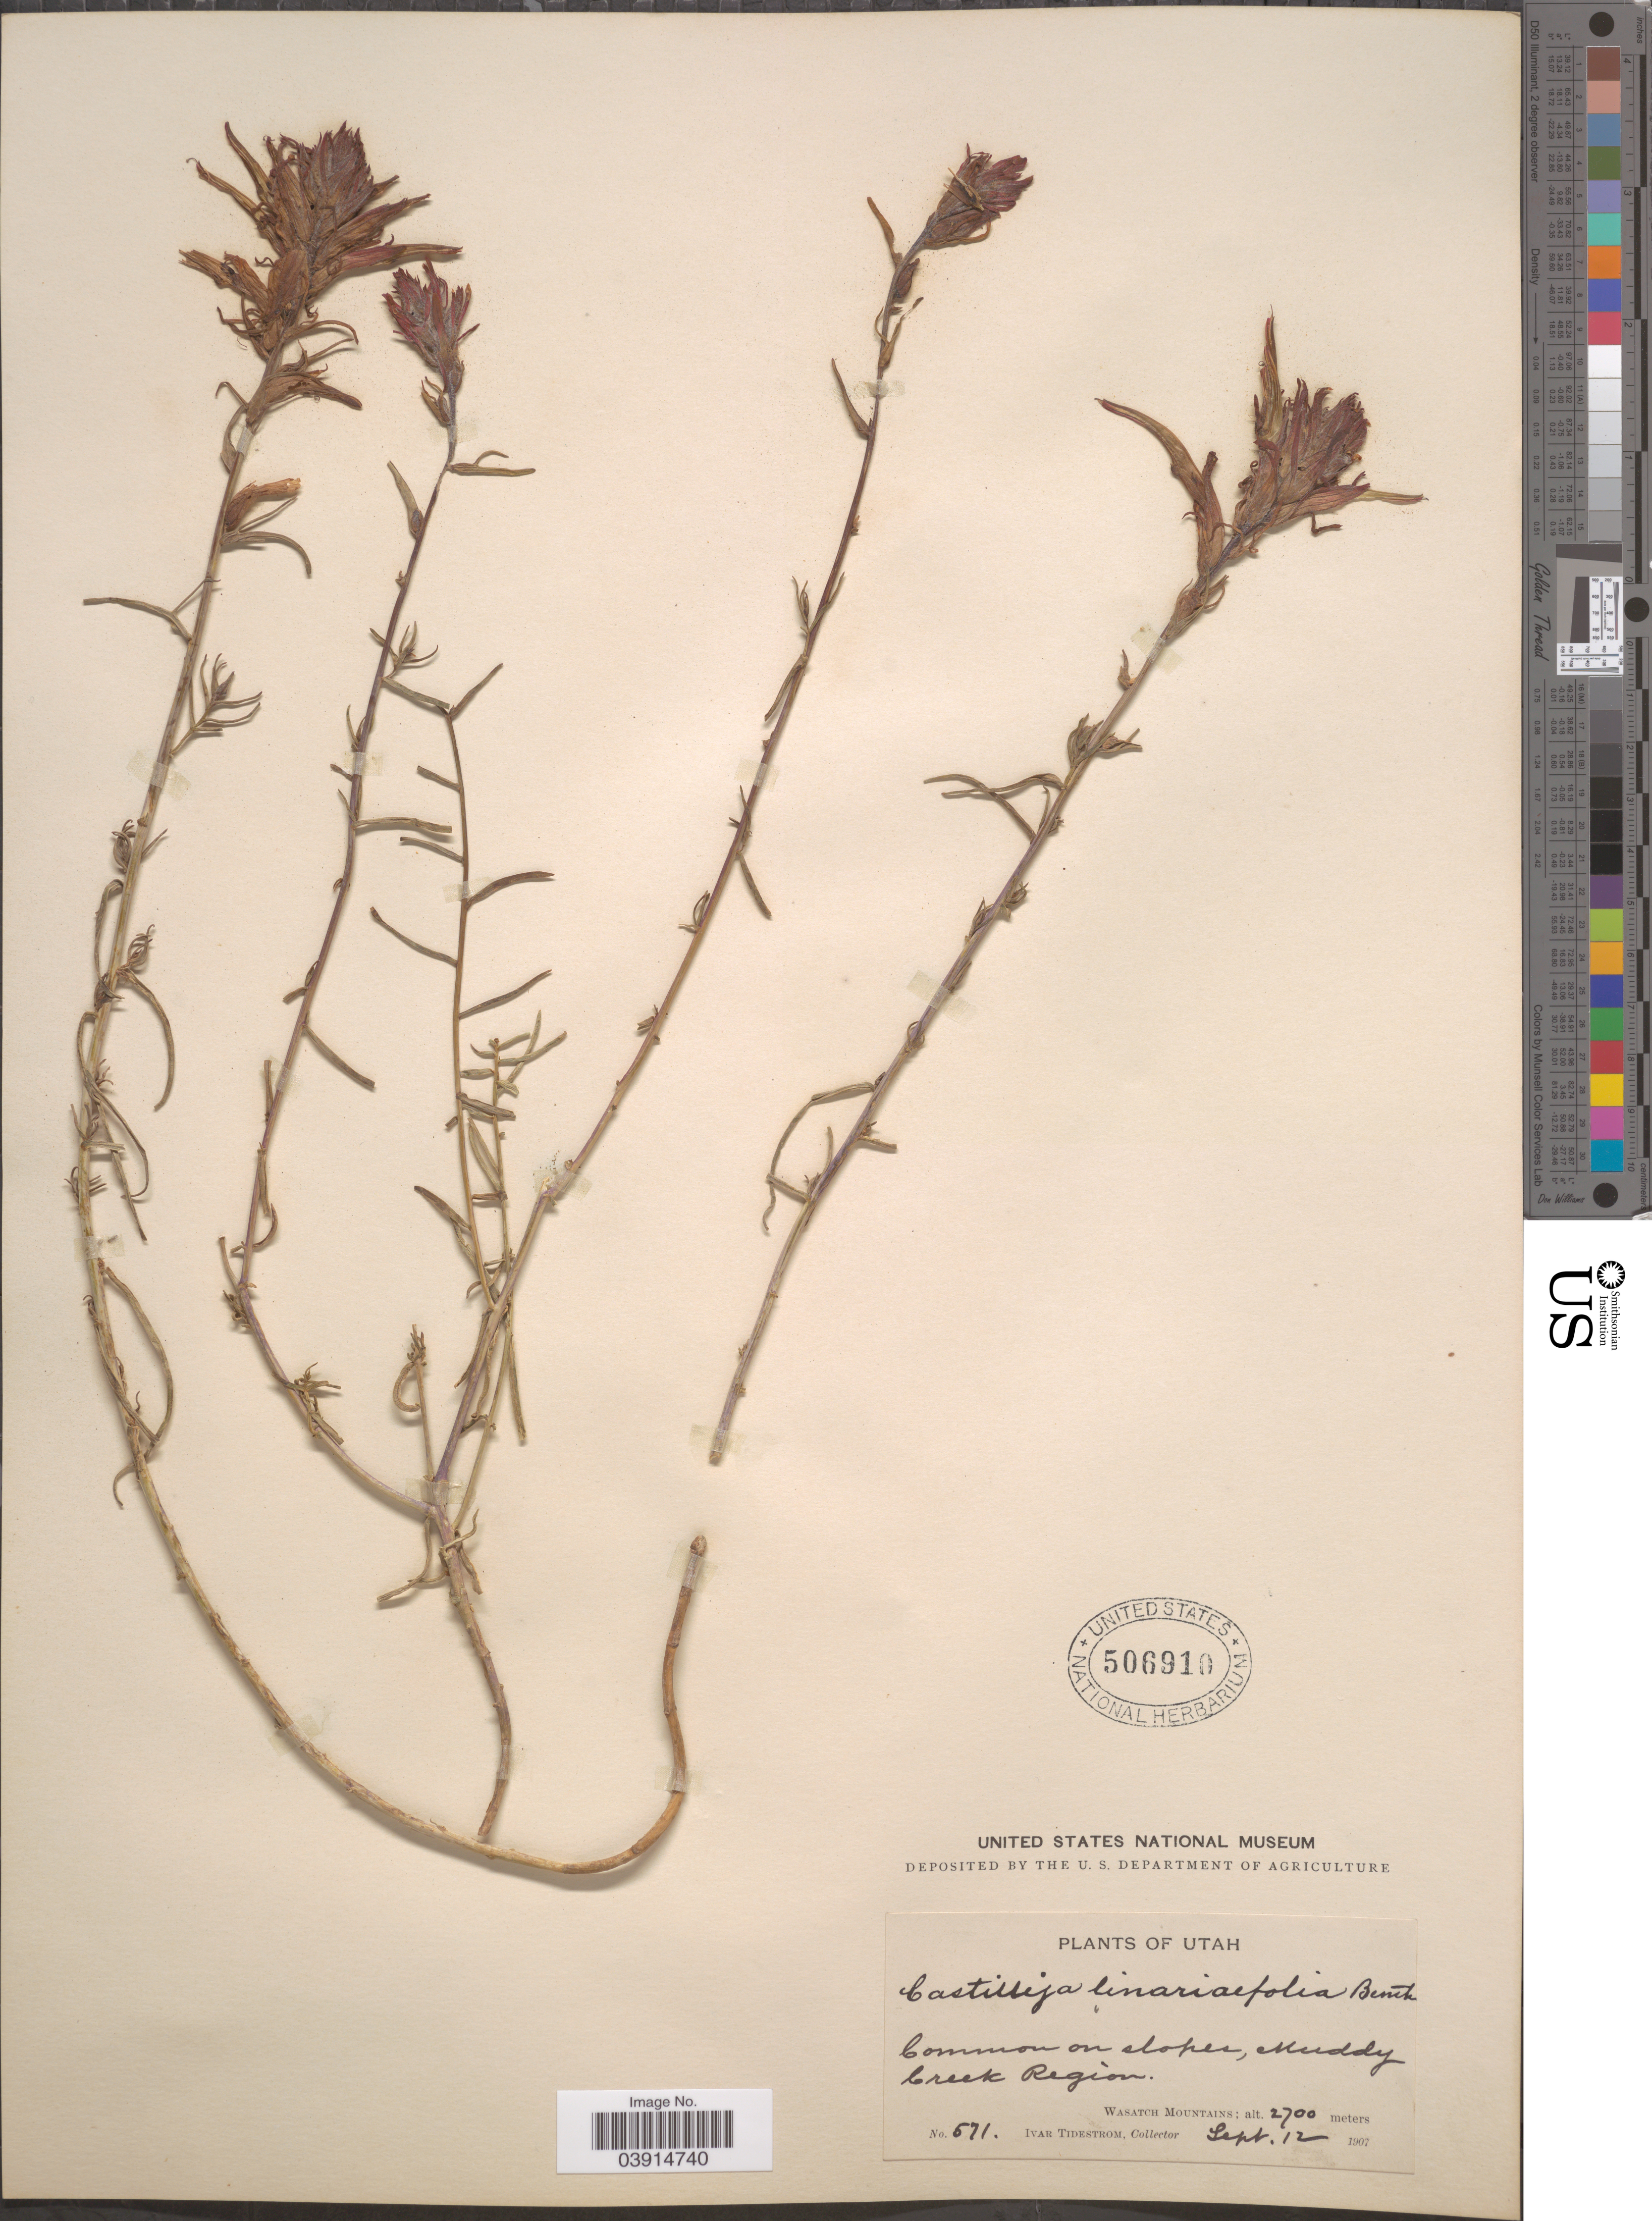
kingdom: Plantae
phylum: Tracheophyta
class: Magnoliopsida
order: Lamiales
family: Orobanchaceae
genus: Castilleja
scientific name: Castilleja sp.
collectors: I. F. Tidestrom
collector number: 571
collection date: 1907-09-12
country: United States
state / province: Utah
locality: Common on slopes, Muddy Creek Region. Wasatch Mountains.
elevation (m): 2700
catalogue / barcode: US 506910